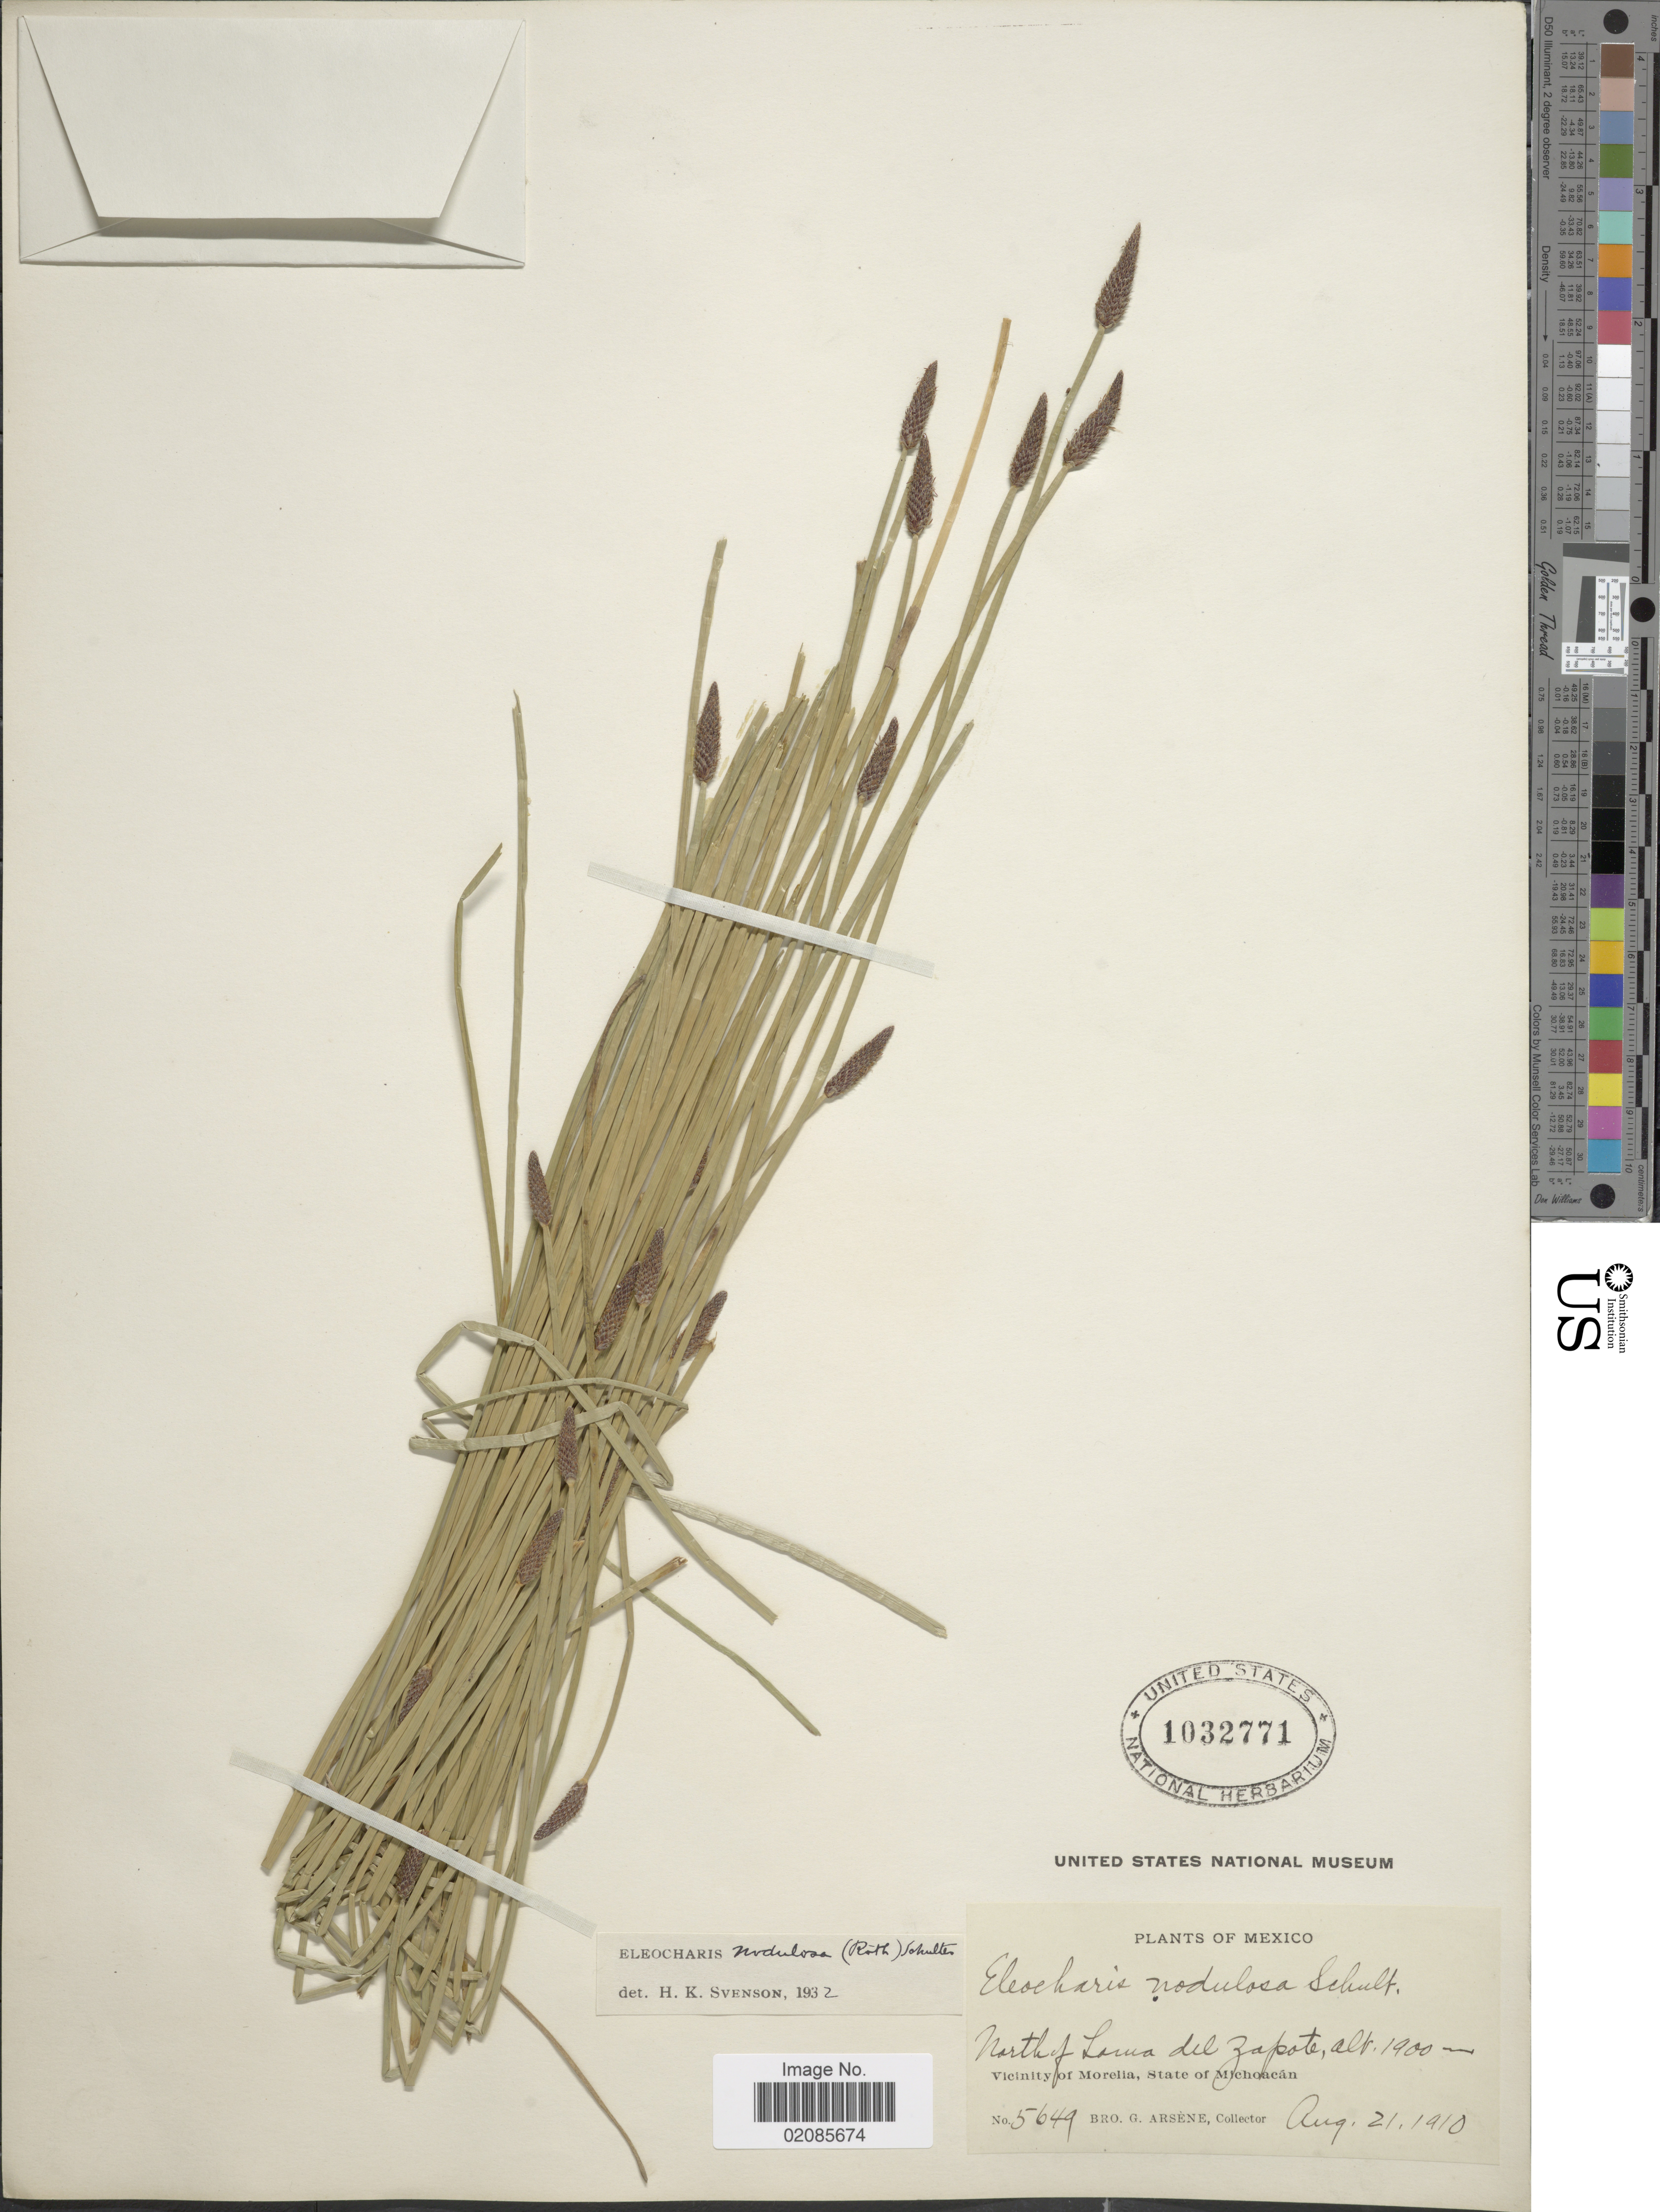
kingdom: Plantae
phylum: Tracheophyta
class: Liliopsida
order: Poales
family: Cyperaceae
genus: Eleocharis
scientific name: Eleocharis montana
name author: (Kunth) Roem. & Schult.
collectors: Bro. G. Arsène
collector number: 5649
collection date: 1910-08-21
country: Mexico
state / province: Michoacán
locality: North of Loma del Zapote, Vicinity of Morelia.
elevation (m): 1900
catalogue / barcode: US 1032771